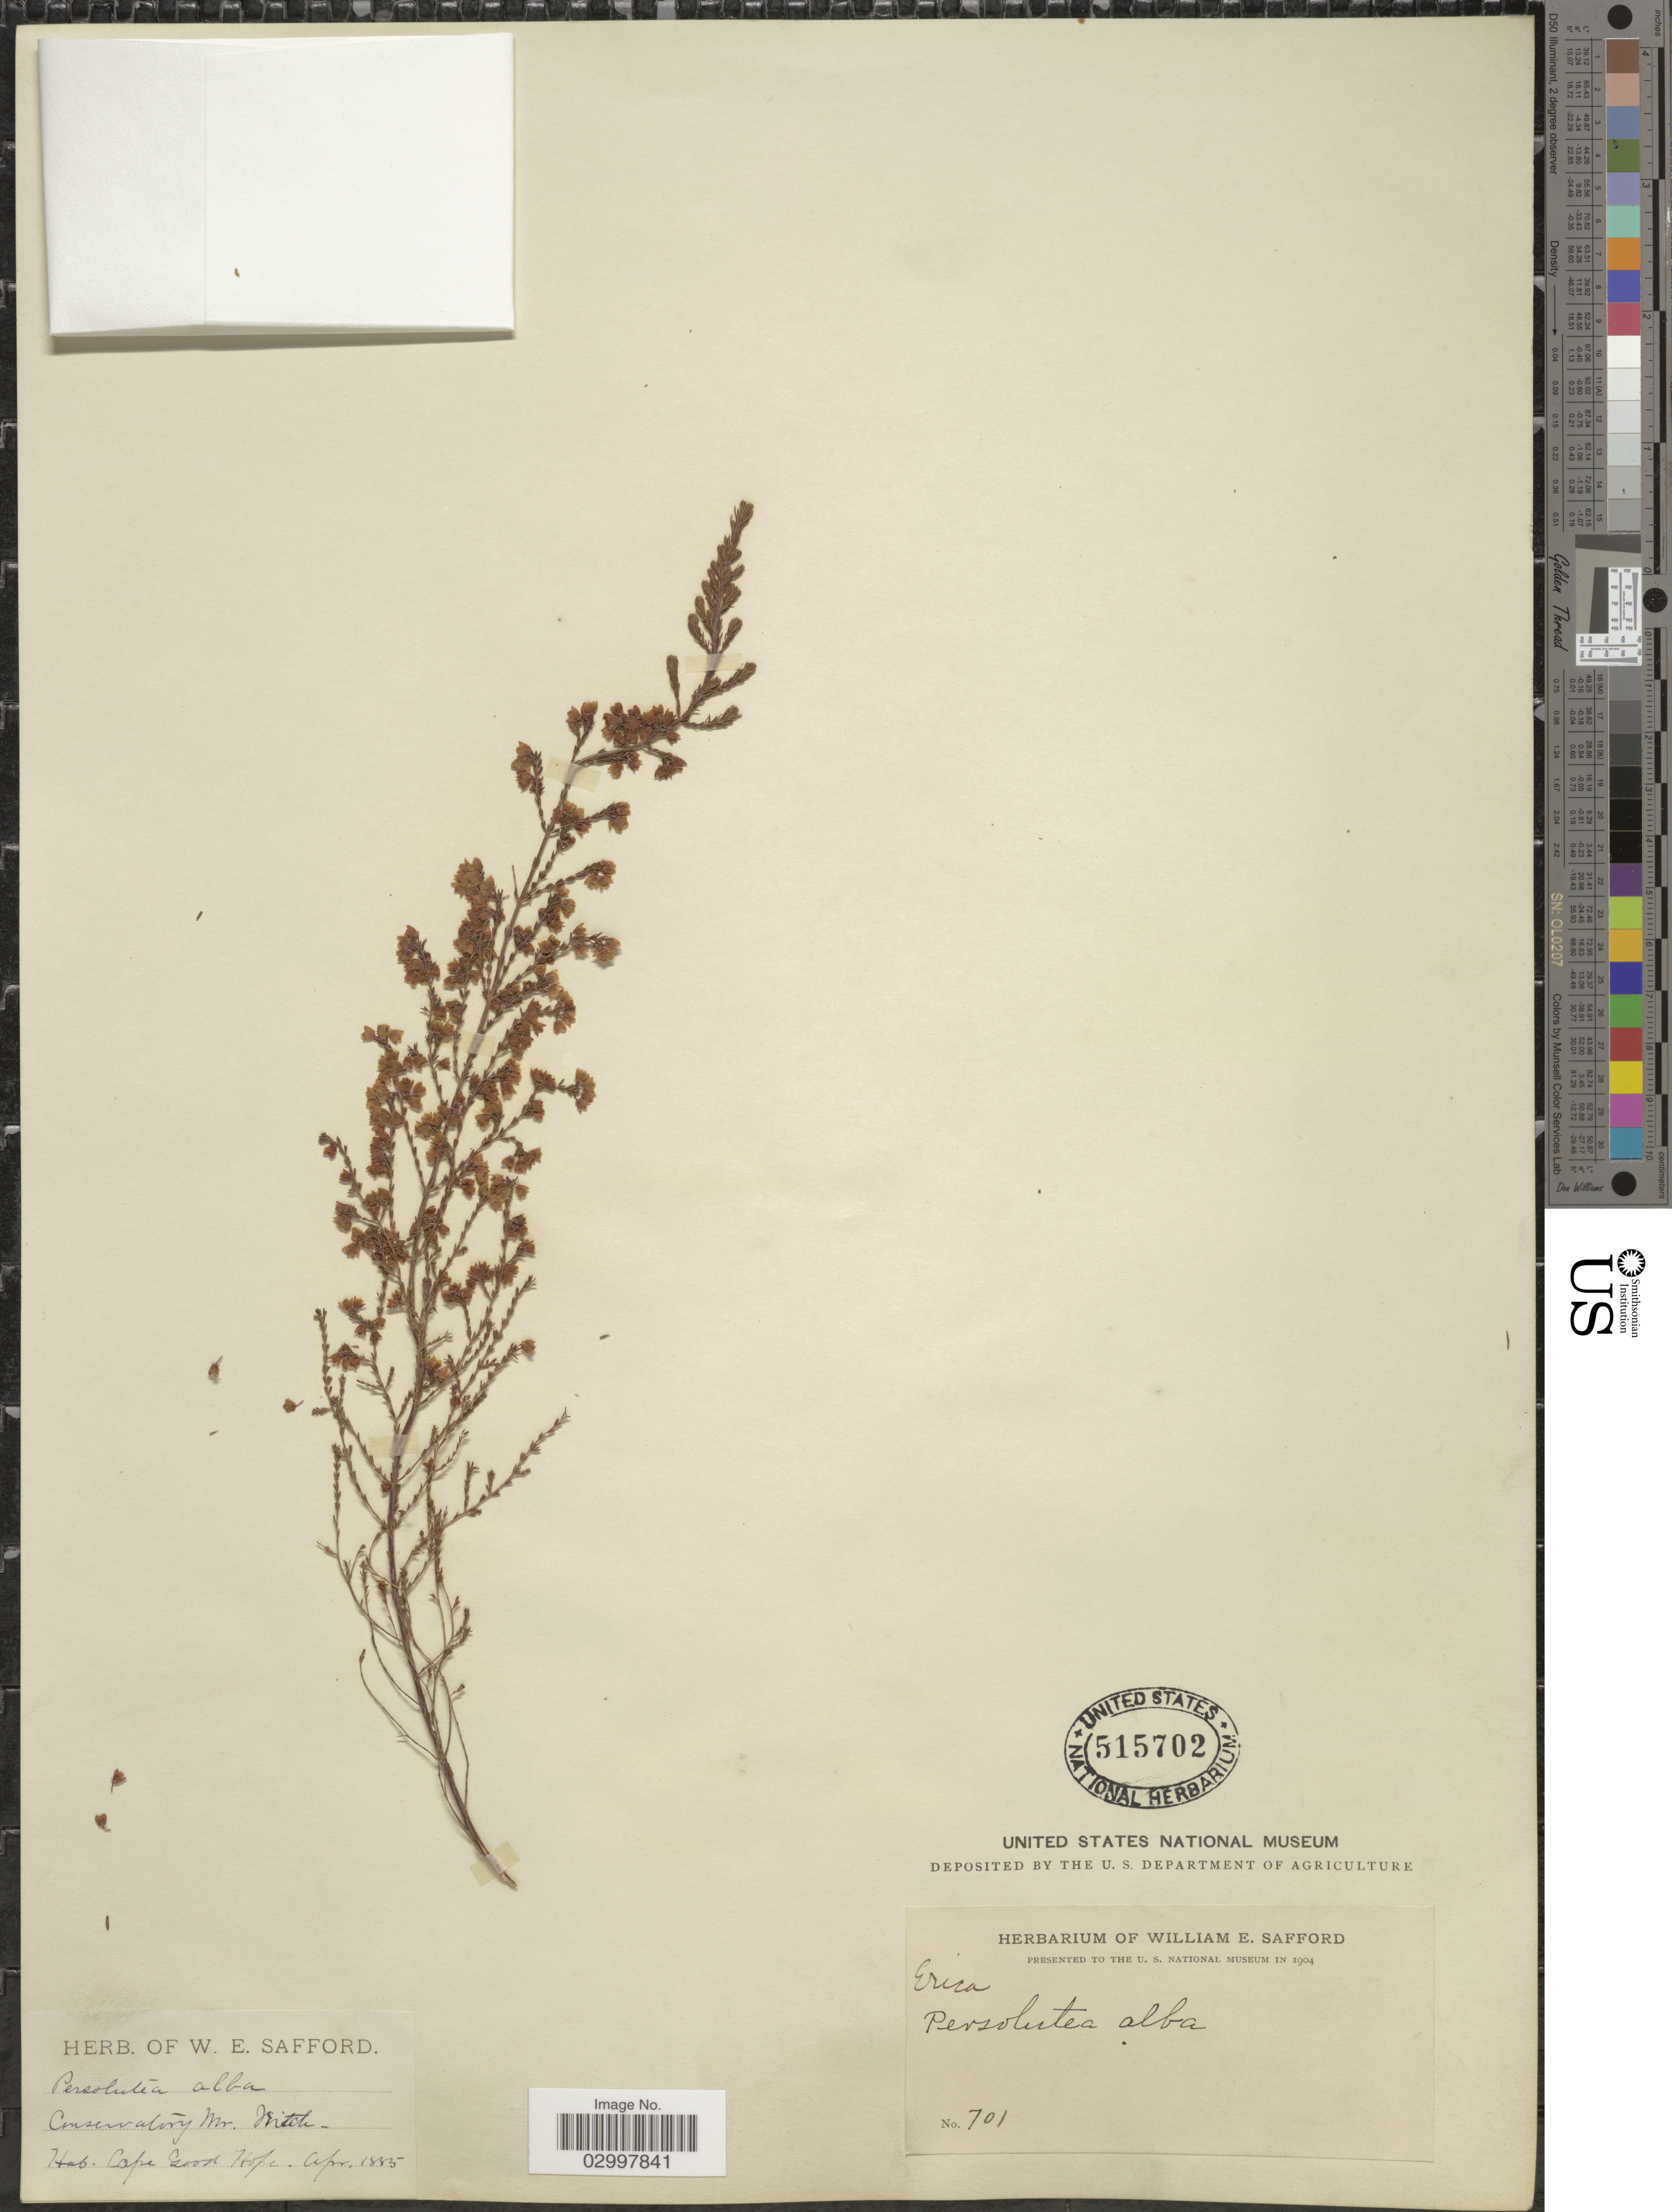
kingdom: Plantae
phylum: Tracheophyta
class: Magnoliopsida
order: Ericales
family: Ericaceae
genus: Erica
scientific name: Erica sp.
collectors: ex herb. W. E. Safford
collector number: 701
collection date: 1885-04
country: South Africa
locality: Conservatory Mr. Veitch. Cape Good Hope.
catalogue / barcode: US 515702